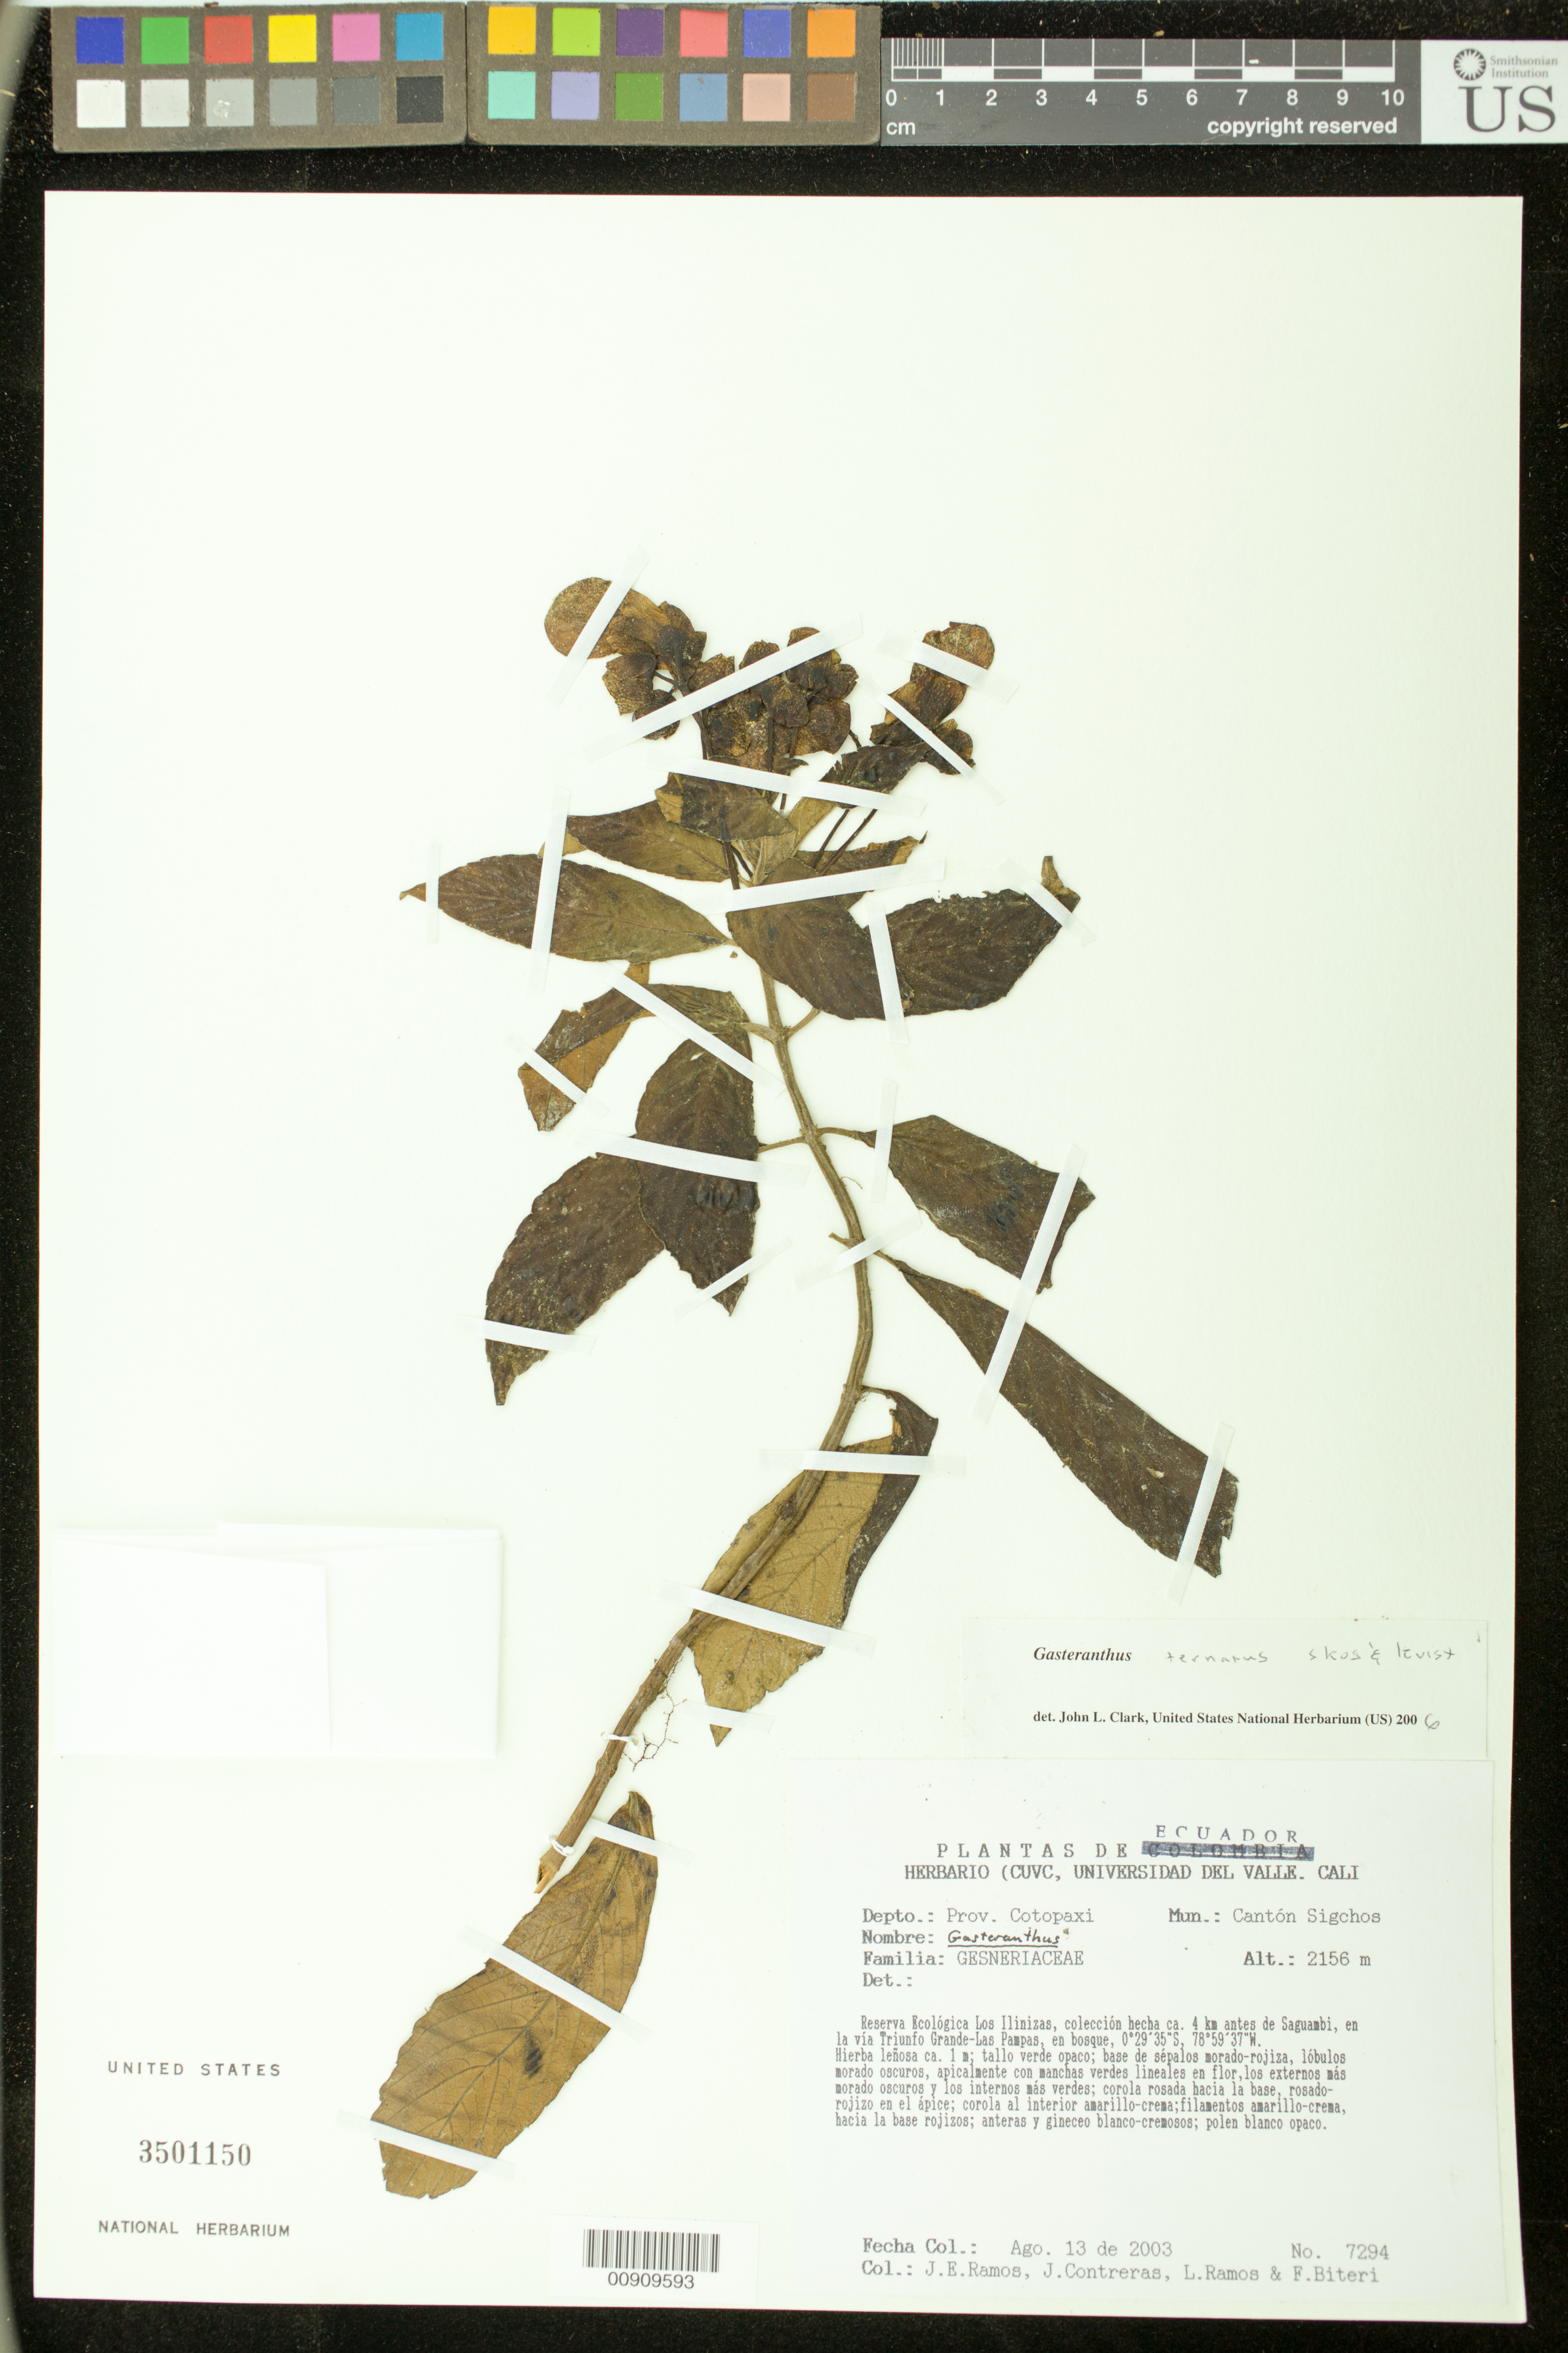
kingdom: Plantae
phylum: Tracheophyta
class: Magnoliopsida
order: Lamiales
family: Gesneriaceae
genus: Gasteranthus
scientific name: Gasteranthus ternatus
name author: L.E. Skog & L.P. Kvist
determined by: Clark, J. L., (SEL), The Marie Selby Botanical Garden (UNITED STATES)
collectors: J. E. Ramos, J. Contreras, L. Ramos & F. Biteri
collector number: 7294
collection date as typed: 13 Aug 2003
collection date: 2003-08-13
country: Ecuador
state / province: Cotopaxi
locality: Cantón Sigchos, Reserva Ecológica Los Ilinizas, colección hecha ca. 4 km antes de Saguambi, en la vía Triunfo Grande-las Pampas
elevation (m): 2156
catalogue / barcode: US 3501150